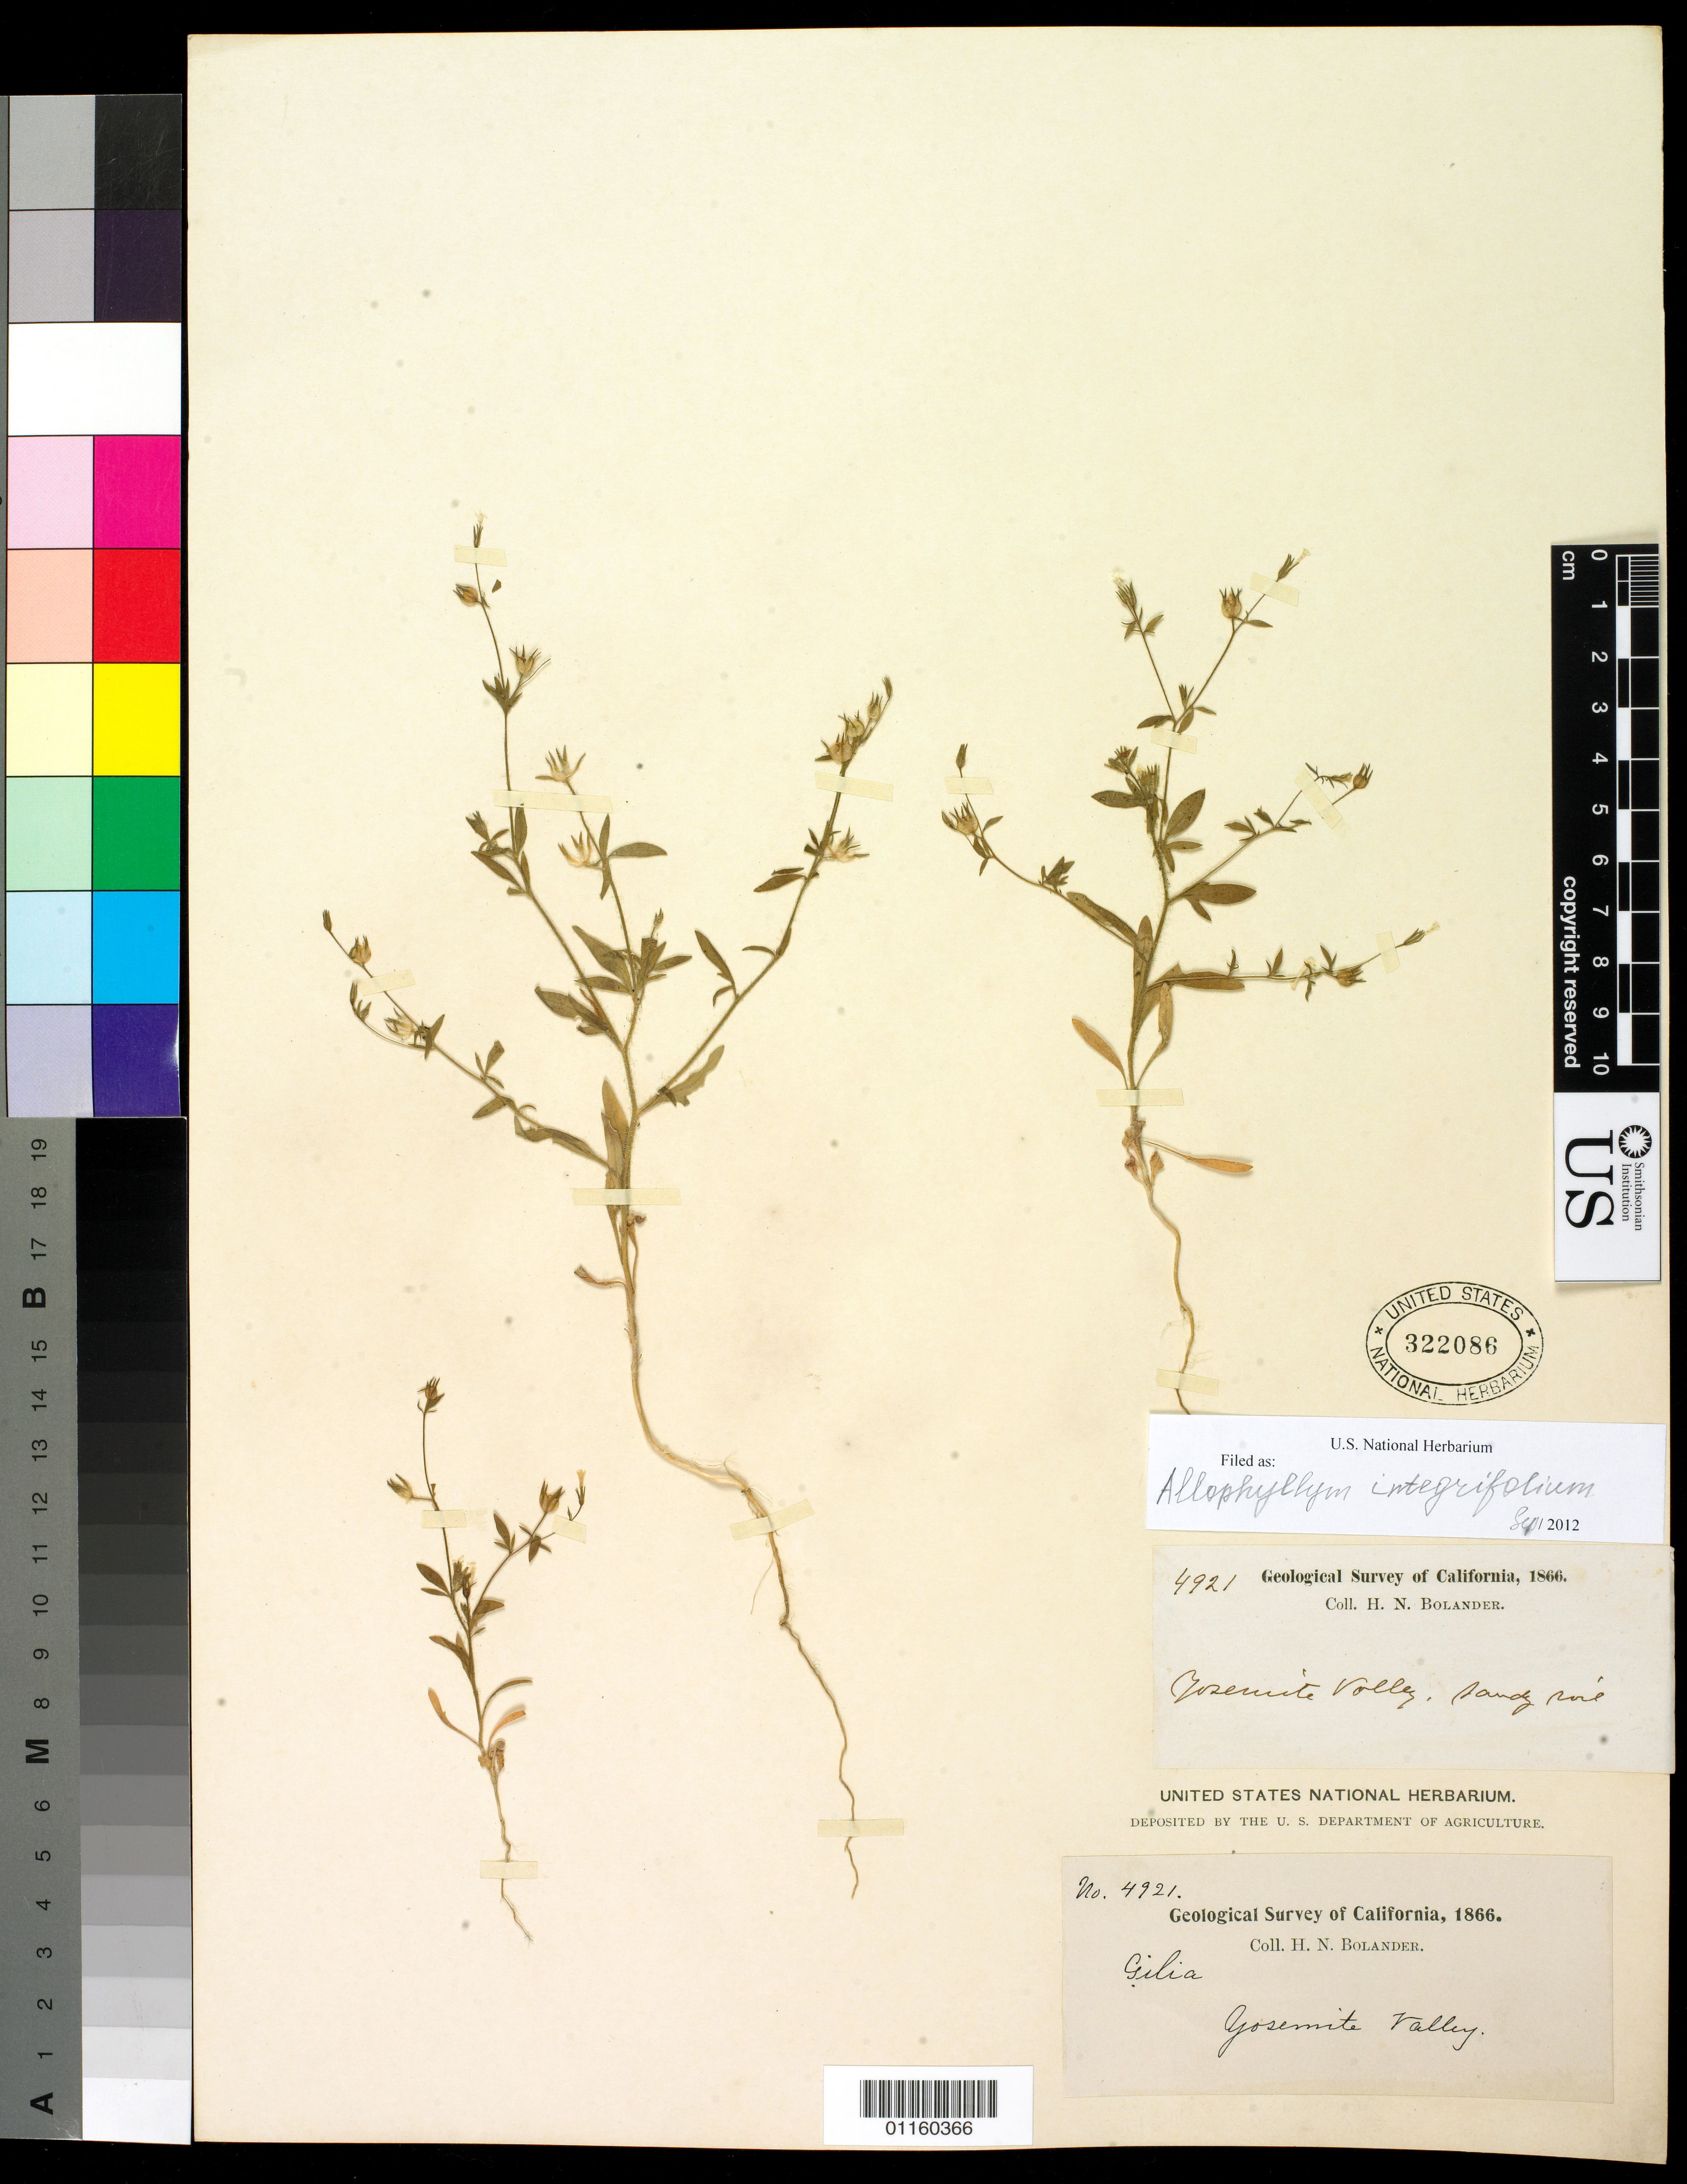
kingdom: Plantae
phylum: Tracheophyta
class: Magnoliopsida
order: Ericales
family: Polemoniaceae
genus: Allophyllum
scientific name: Allophyllum integrifolium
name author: (Brand) A.D. Grant & V.E. Grant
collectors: H. Bolander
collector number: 4921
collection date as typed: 1866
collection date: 1866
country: United States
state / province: California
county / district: Mariposa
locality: Yosemite Valley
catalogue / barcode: US 322086